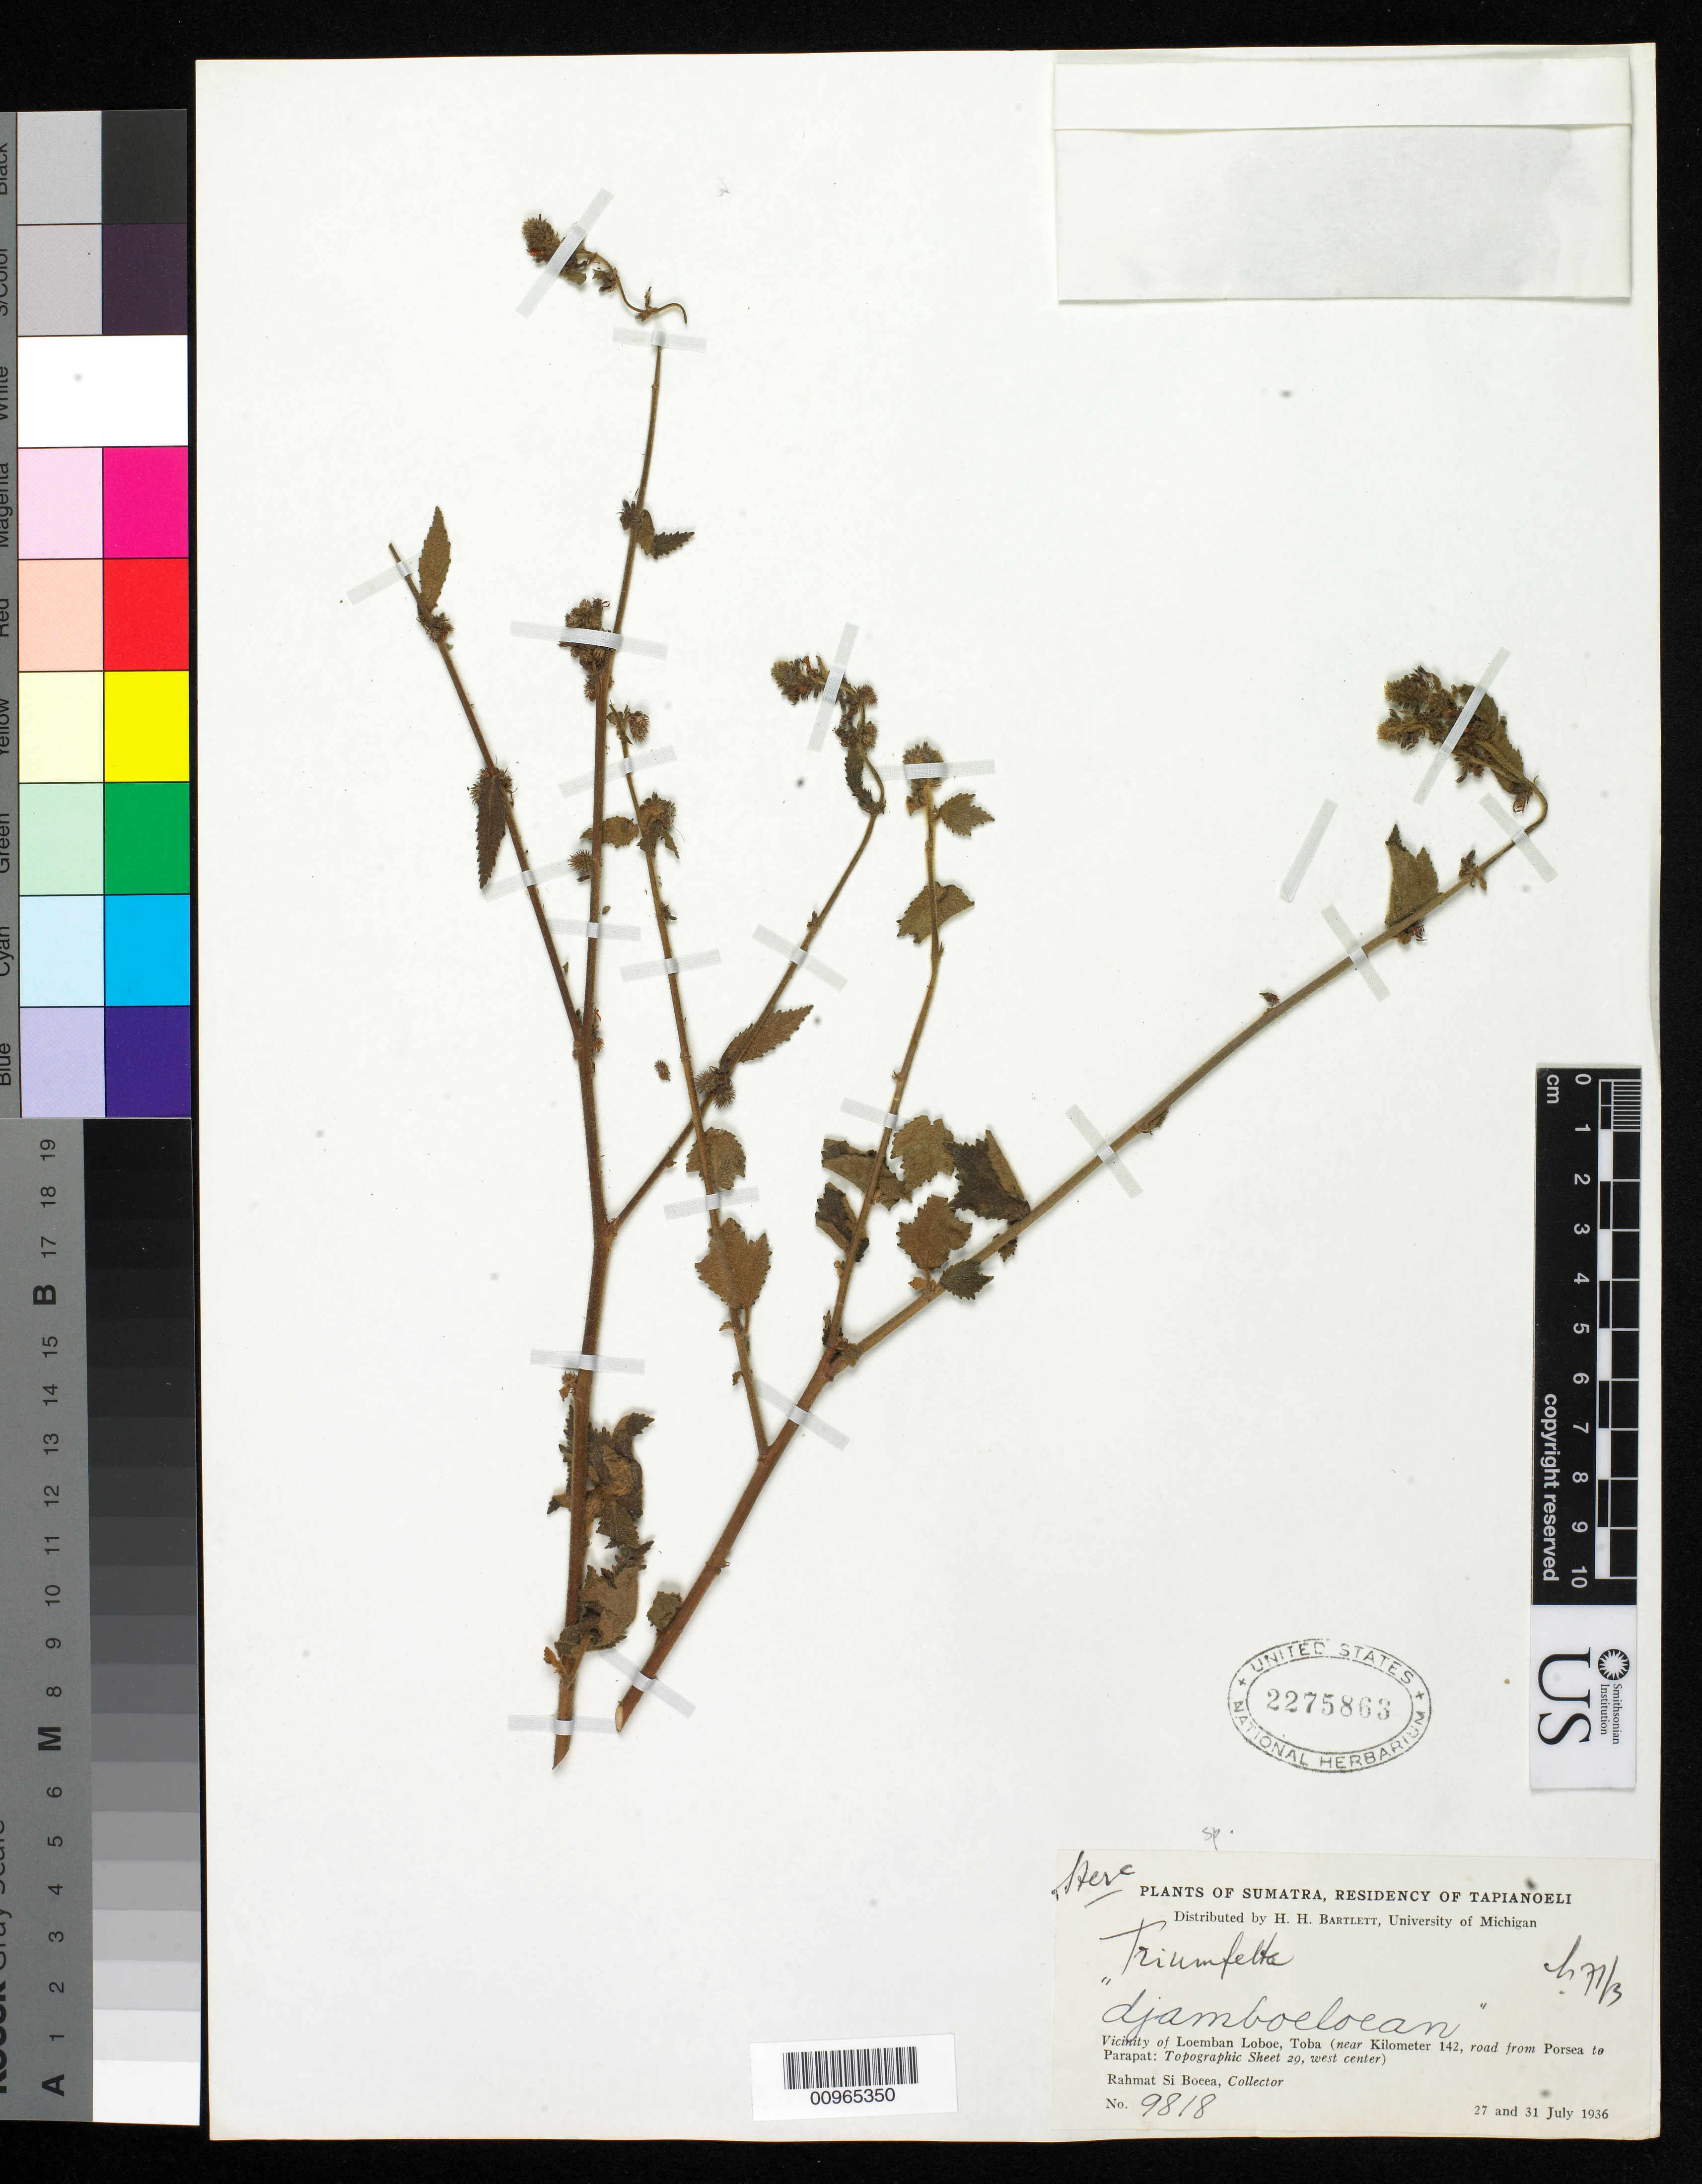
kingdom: Plantae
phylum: Tracheophyta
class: Magnoliopsida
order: Malvales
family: Malvaceae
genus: Triumfetta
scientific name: Triumfetta sp.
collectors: Rahmat Si Boeea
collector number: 9818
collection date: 1936-07-27,1936-07-31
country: Indonesia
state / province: Sumatra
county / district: Sumatera Utara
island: Sumatra I.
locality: (Tapianoeli) Vicinity of Loemban Loboe, Toba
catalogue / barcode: US 2275863